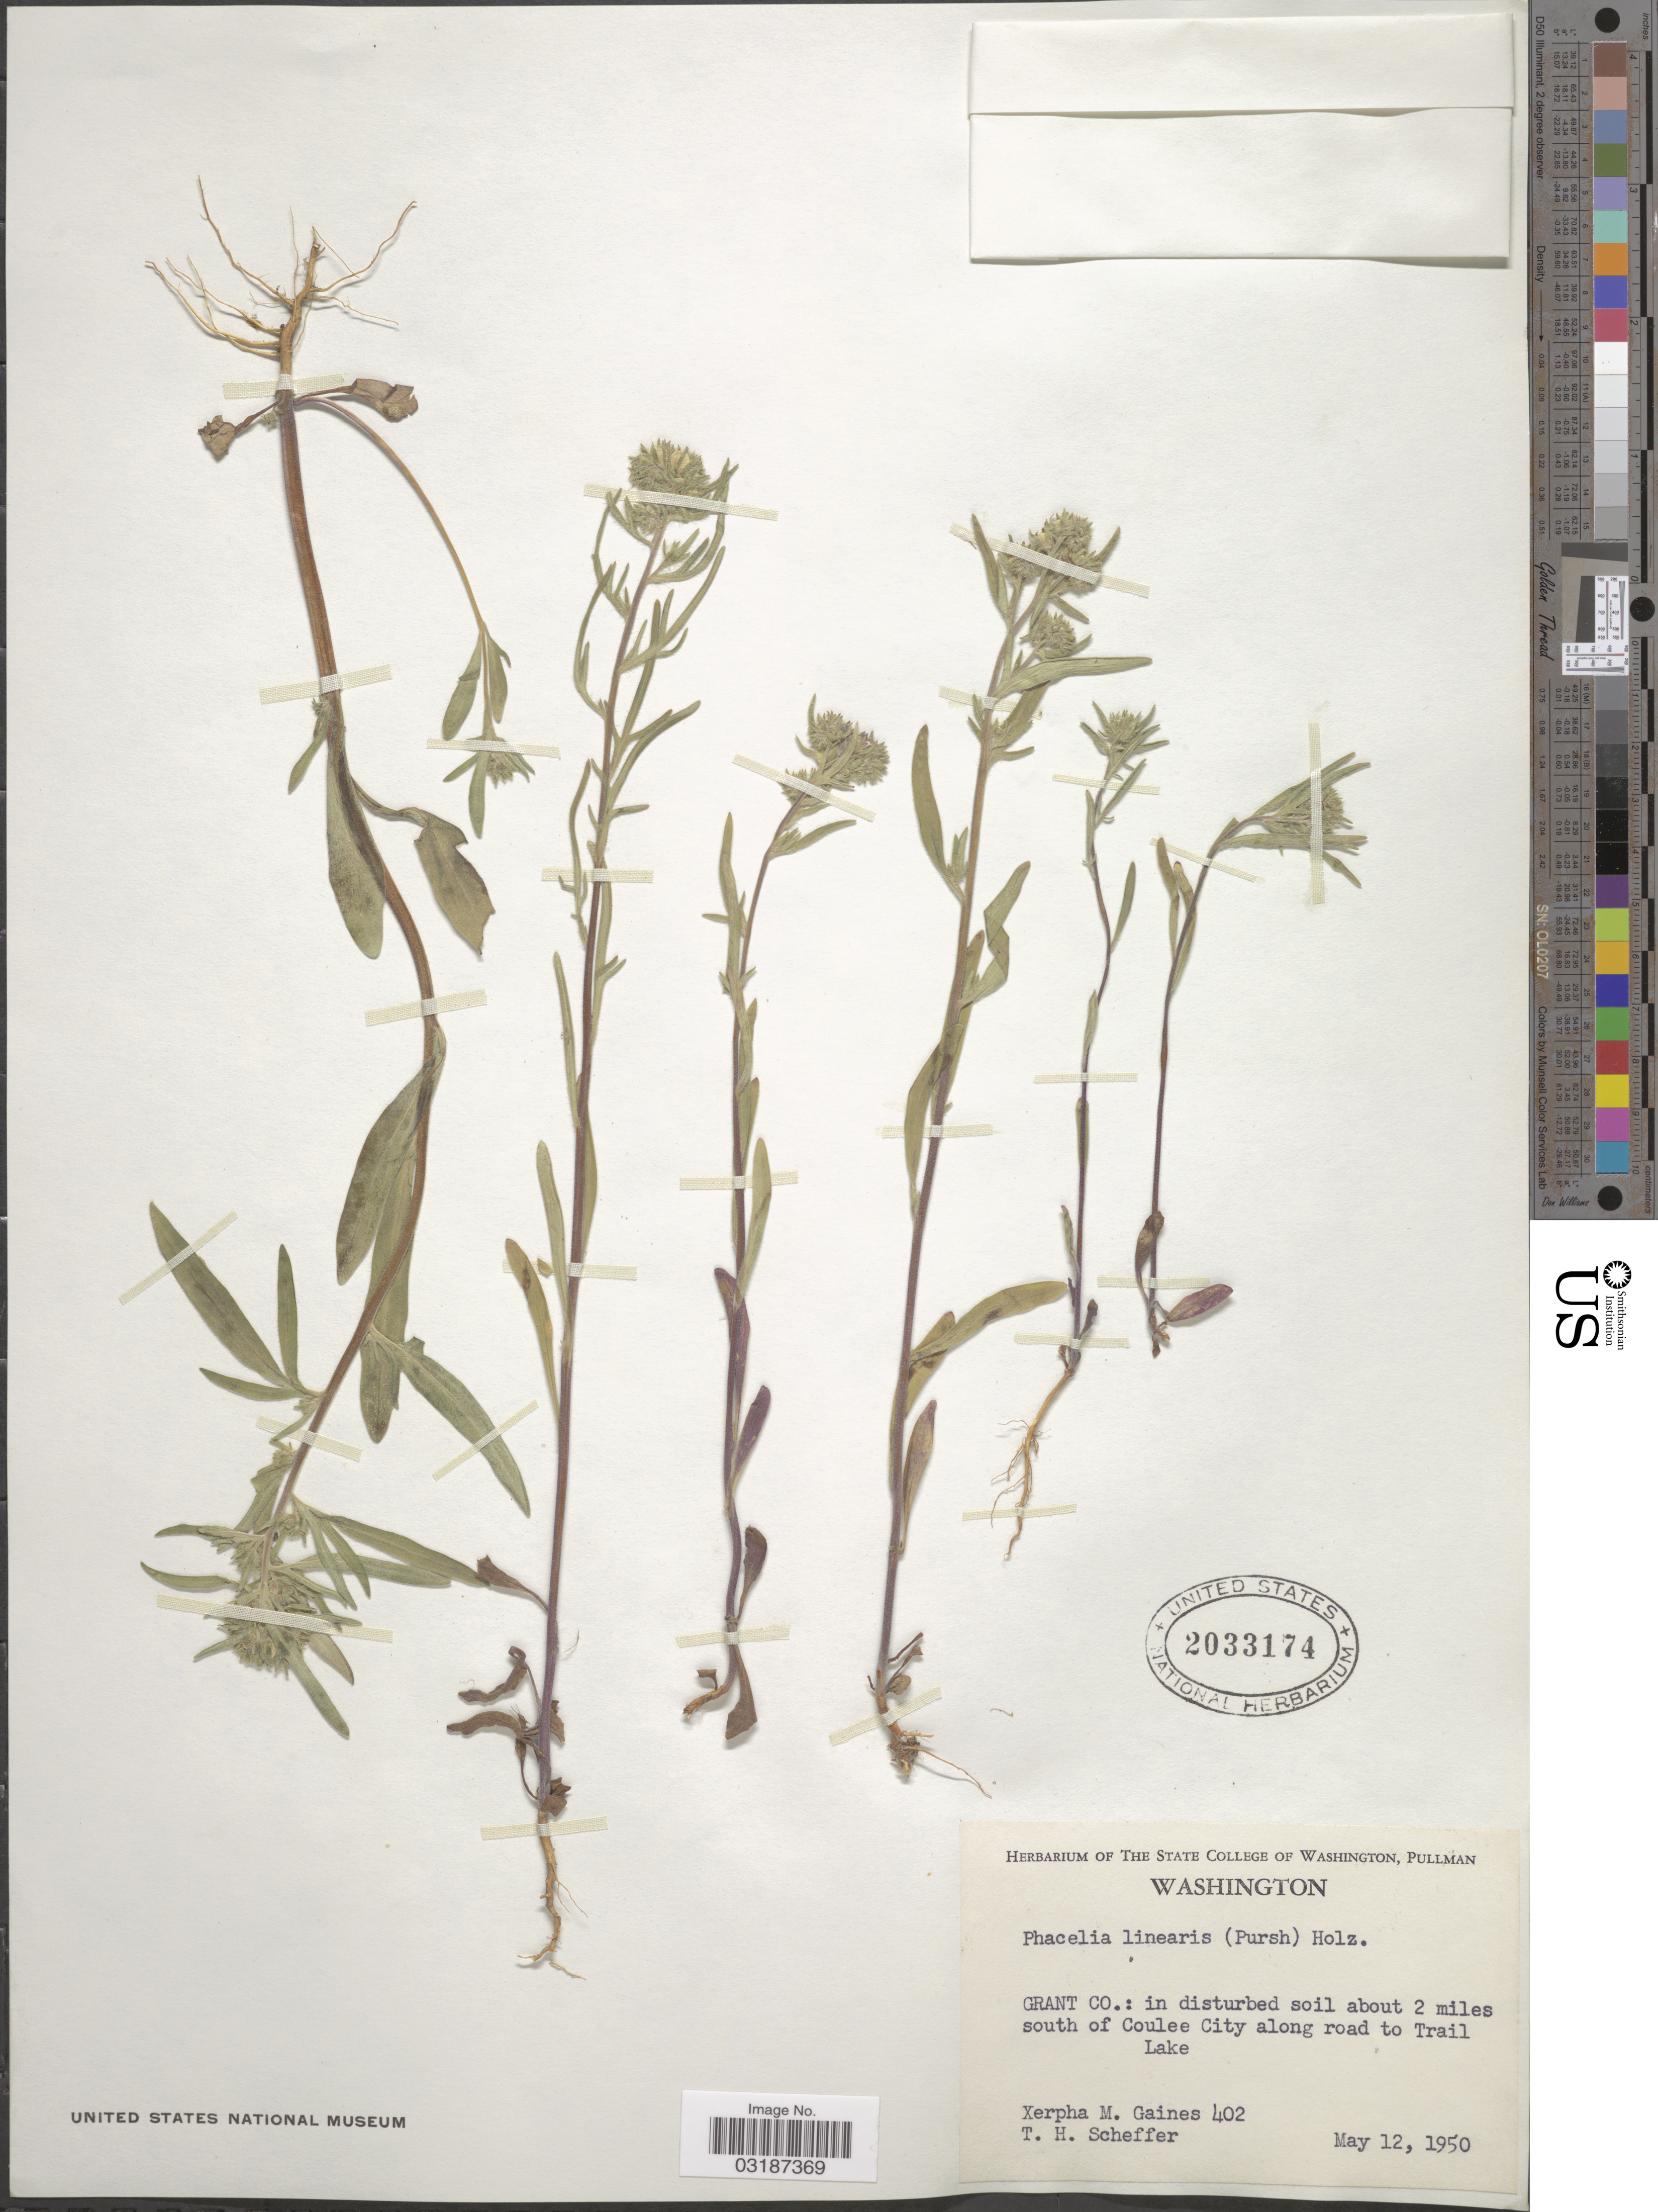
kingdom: Plantae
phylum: Tracheophyta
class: Magnoliopsida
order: Boraginales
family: Hydrophyllaceae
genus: Phacelia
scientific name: Phacelia linearis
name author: (Pursh) Holz.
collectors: X. Gaines & T. Scheffer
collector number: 402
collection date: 1950-05-12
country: United States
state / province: Washington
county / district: Grant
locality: Grant Co.: in disturbed soil about 2 miles south of Coulee City along road to Trail Lake.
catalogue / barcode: US 2033174